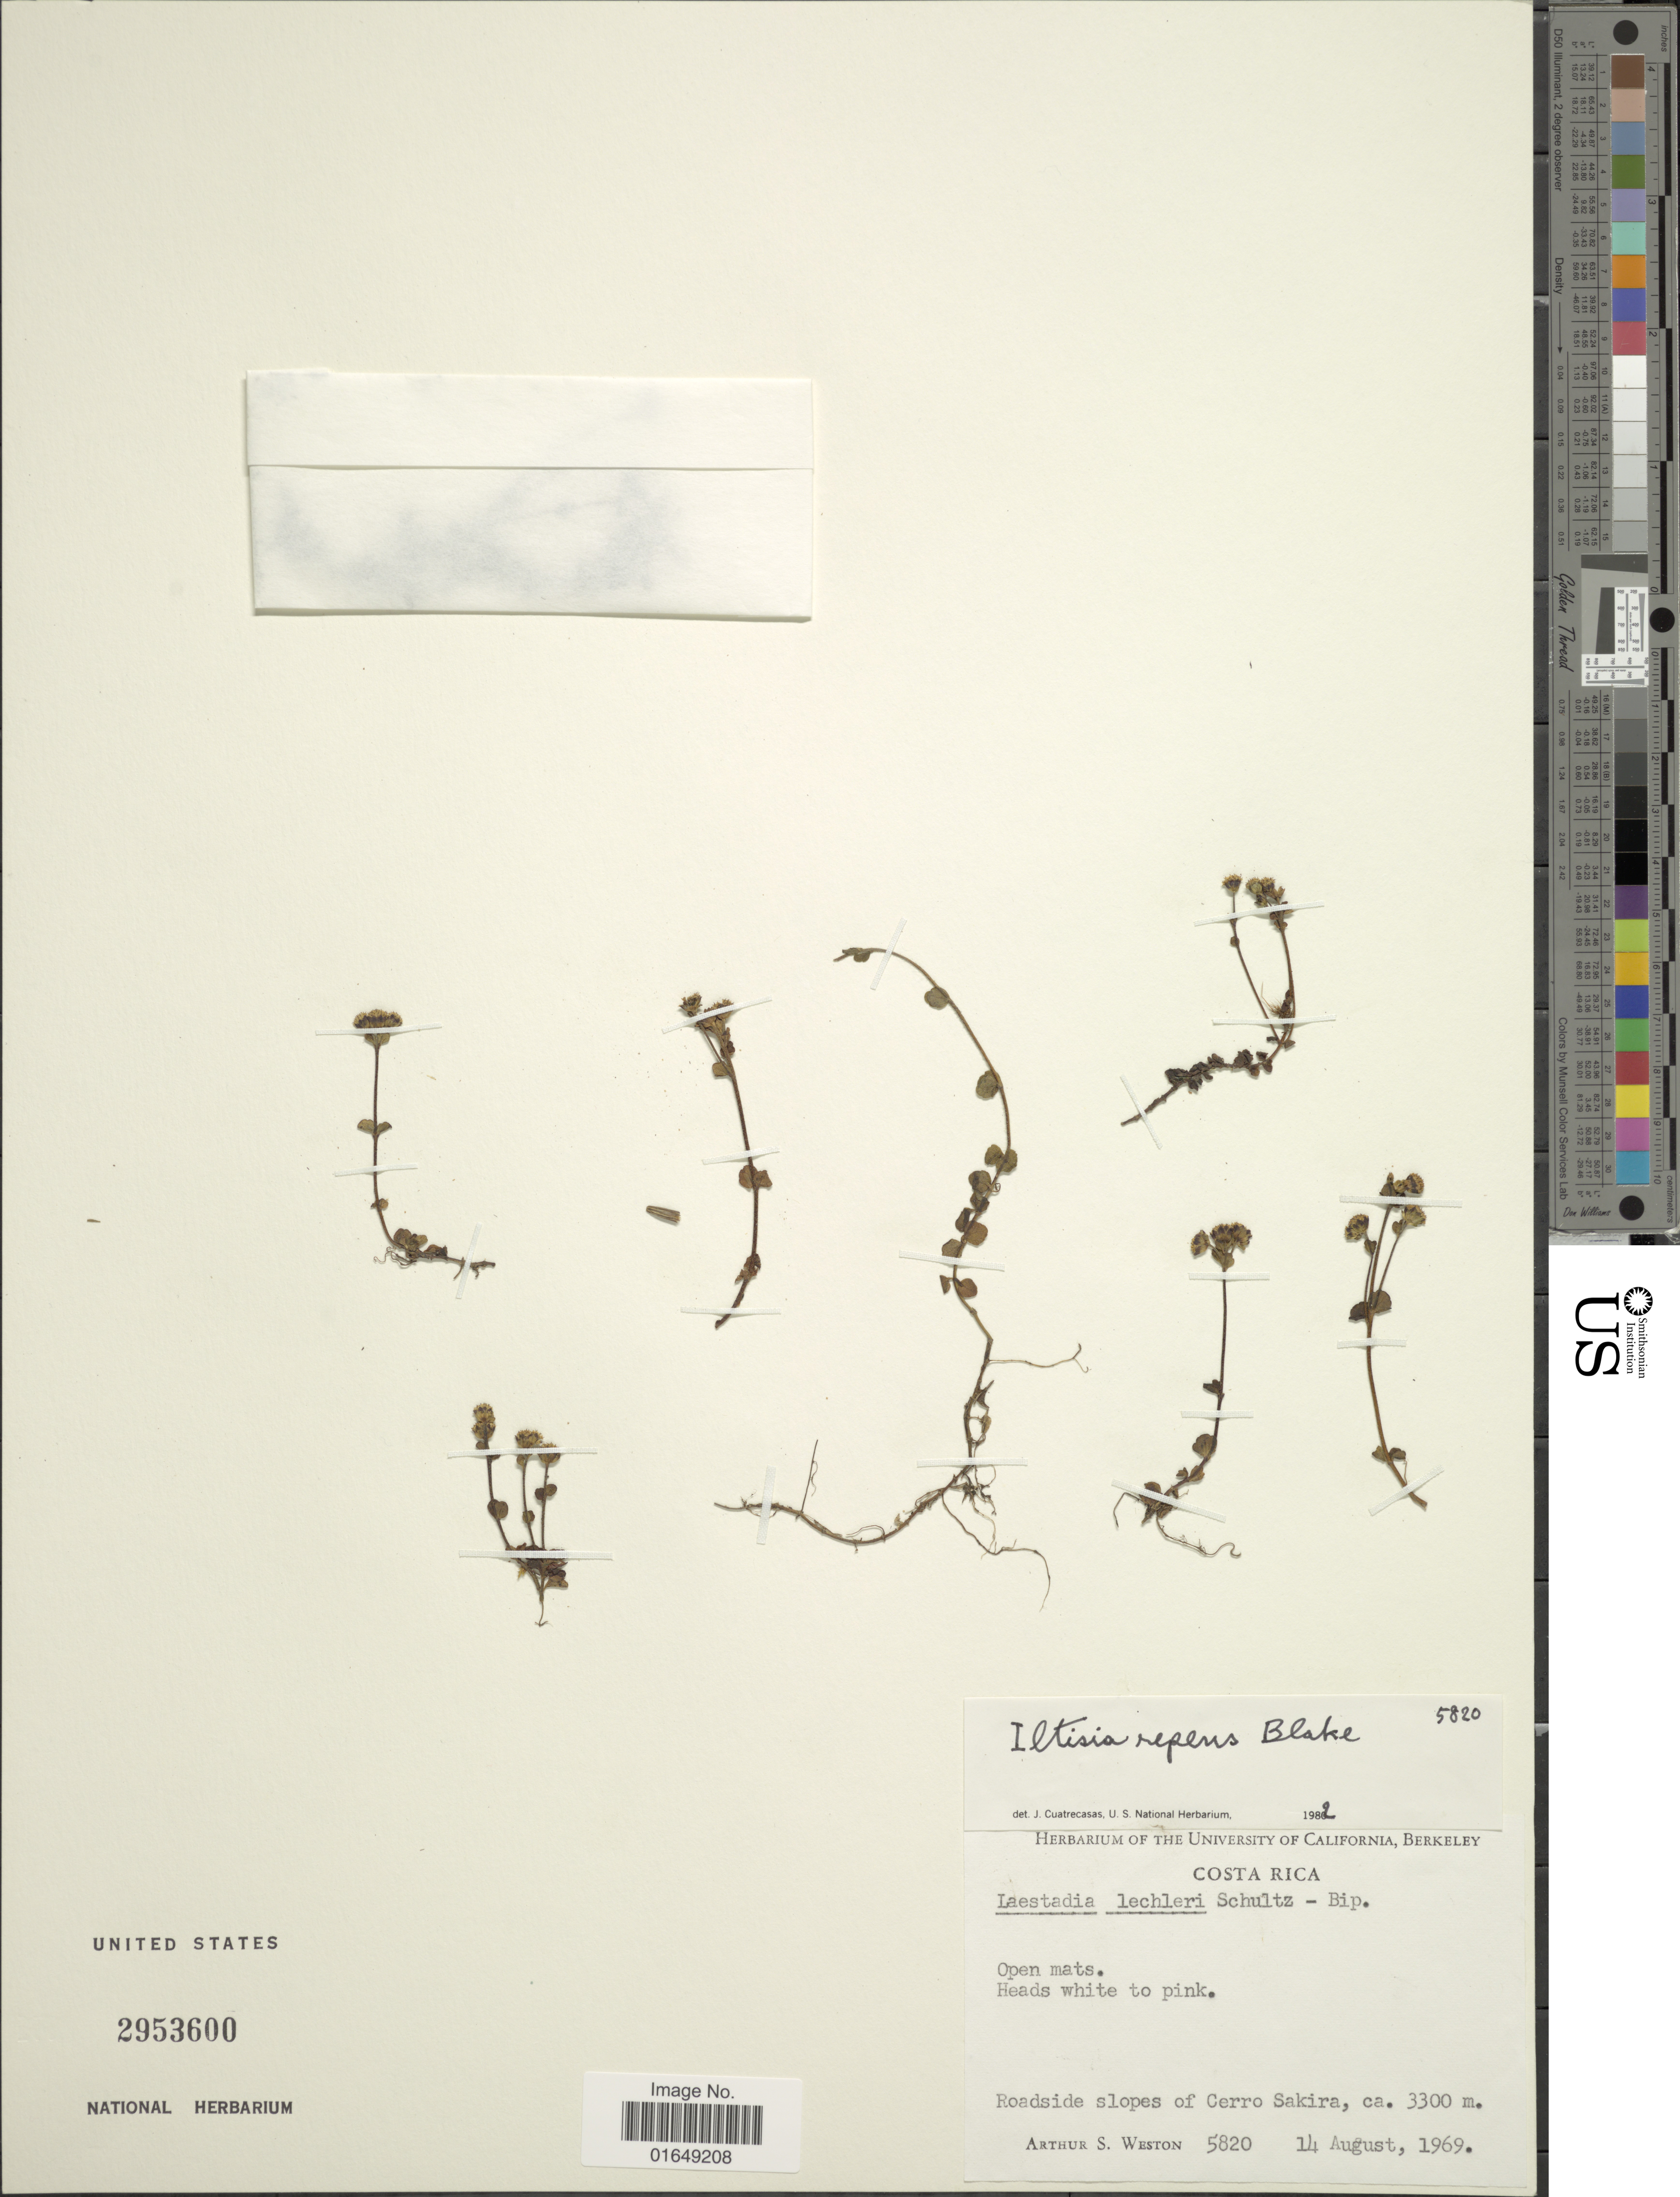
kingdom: Plantae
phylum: Tracheophyta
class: Magnoliopsida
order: Asterales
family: Asteraceae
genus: Iltisia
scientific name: Iltisia repens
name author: S.F. Blake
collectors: A. Weston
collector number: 5820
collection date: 1969-08-14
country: Costa Rica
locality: Open mats, roadside slopes of Cerro Sakira.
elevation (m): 3300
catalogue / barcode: US 2953600